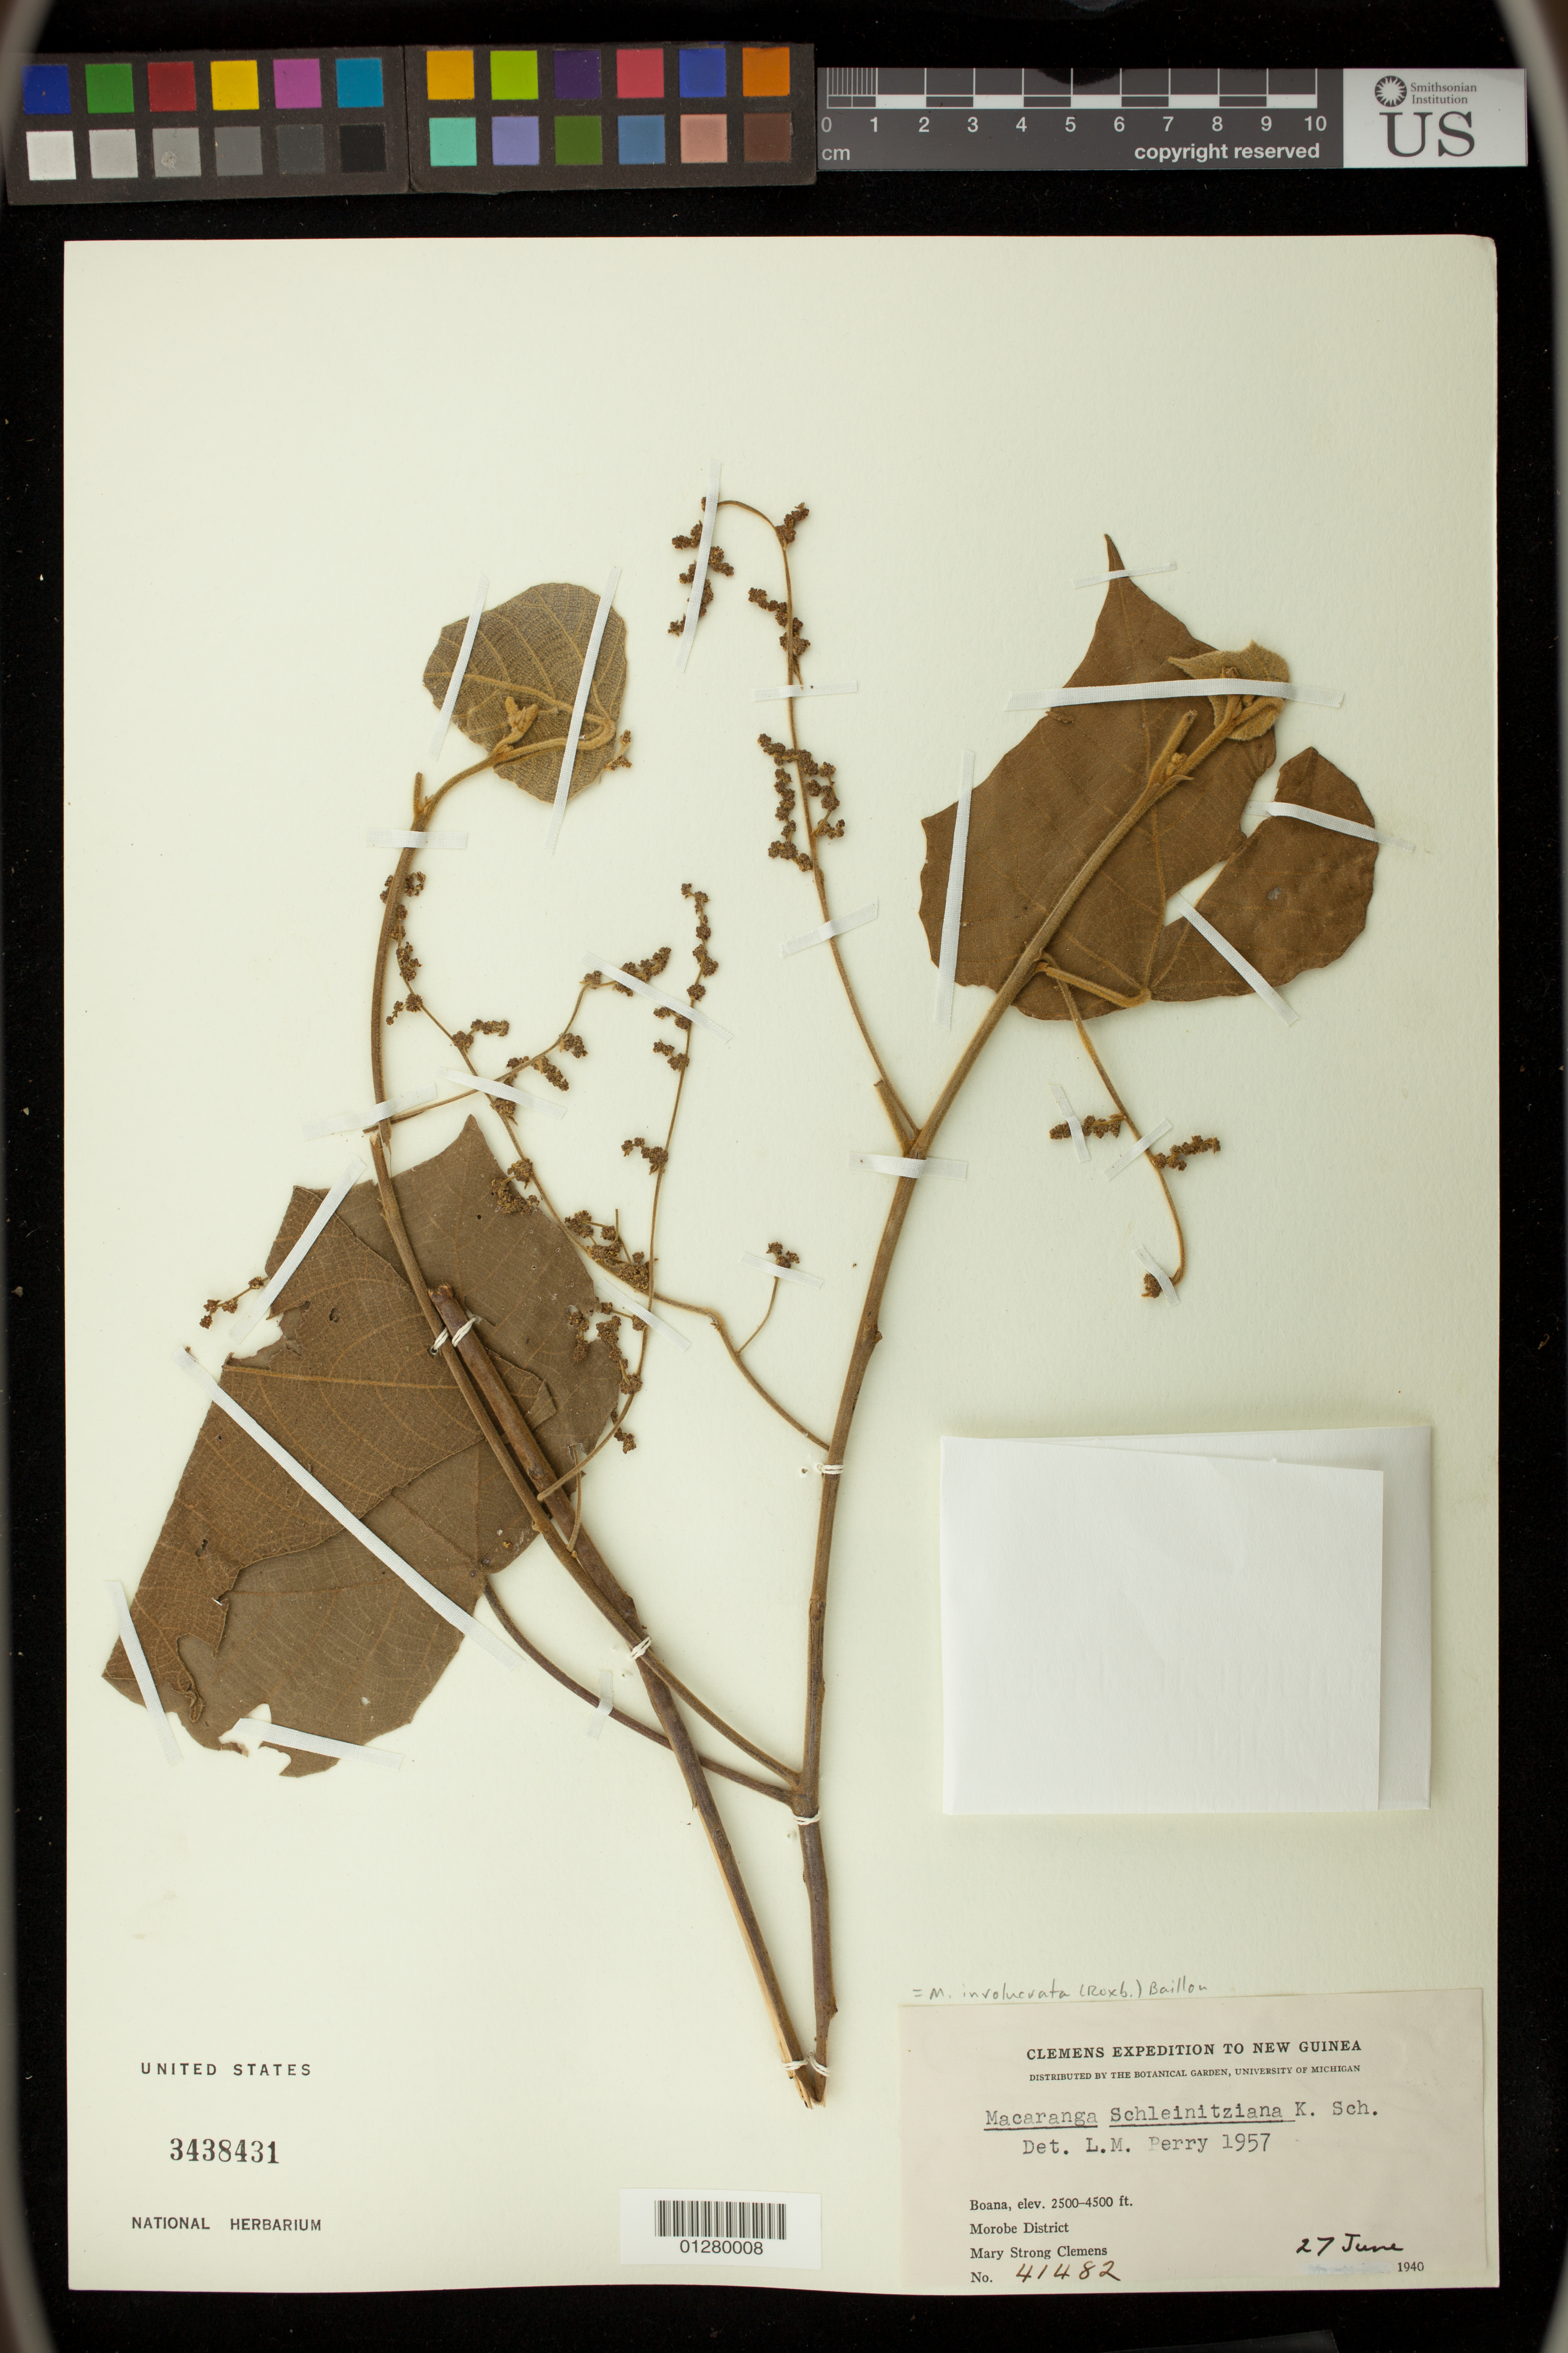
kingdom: Plantae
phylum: Tracheophyta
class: Magnoliopsida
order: Malpighiales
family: Euphorbiaceae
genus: Macaranga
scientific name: Macaranga involucrata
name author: (Roxb.) Baill.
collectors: M. S. Clemens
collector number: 41482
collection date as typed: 27 Jun 1940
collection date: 1940-06-27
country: Papua New Guinea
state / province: Morobe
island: New Guinea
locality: Boana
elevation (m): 762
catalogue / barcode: US 3438431